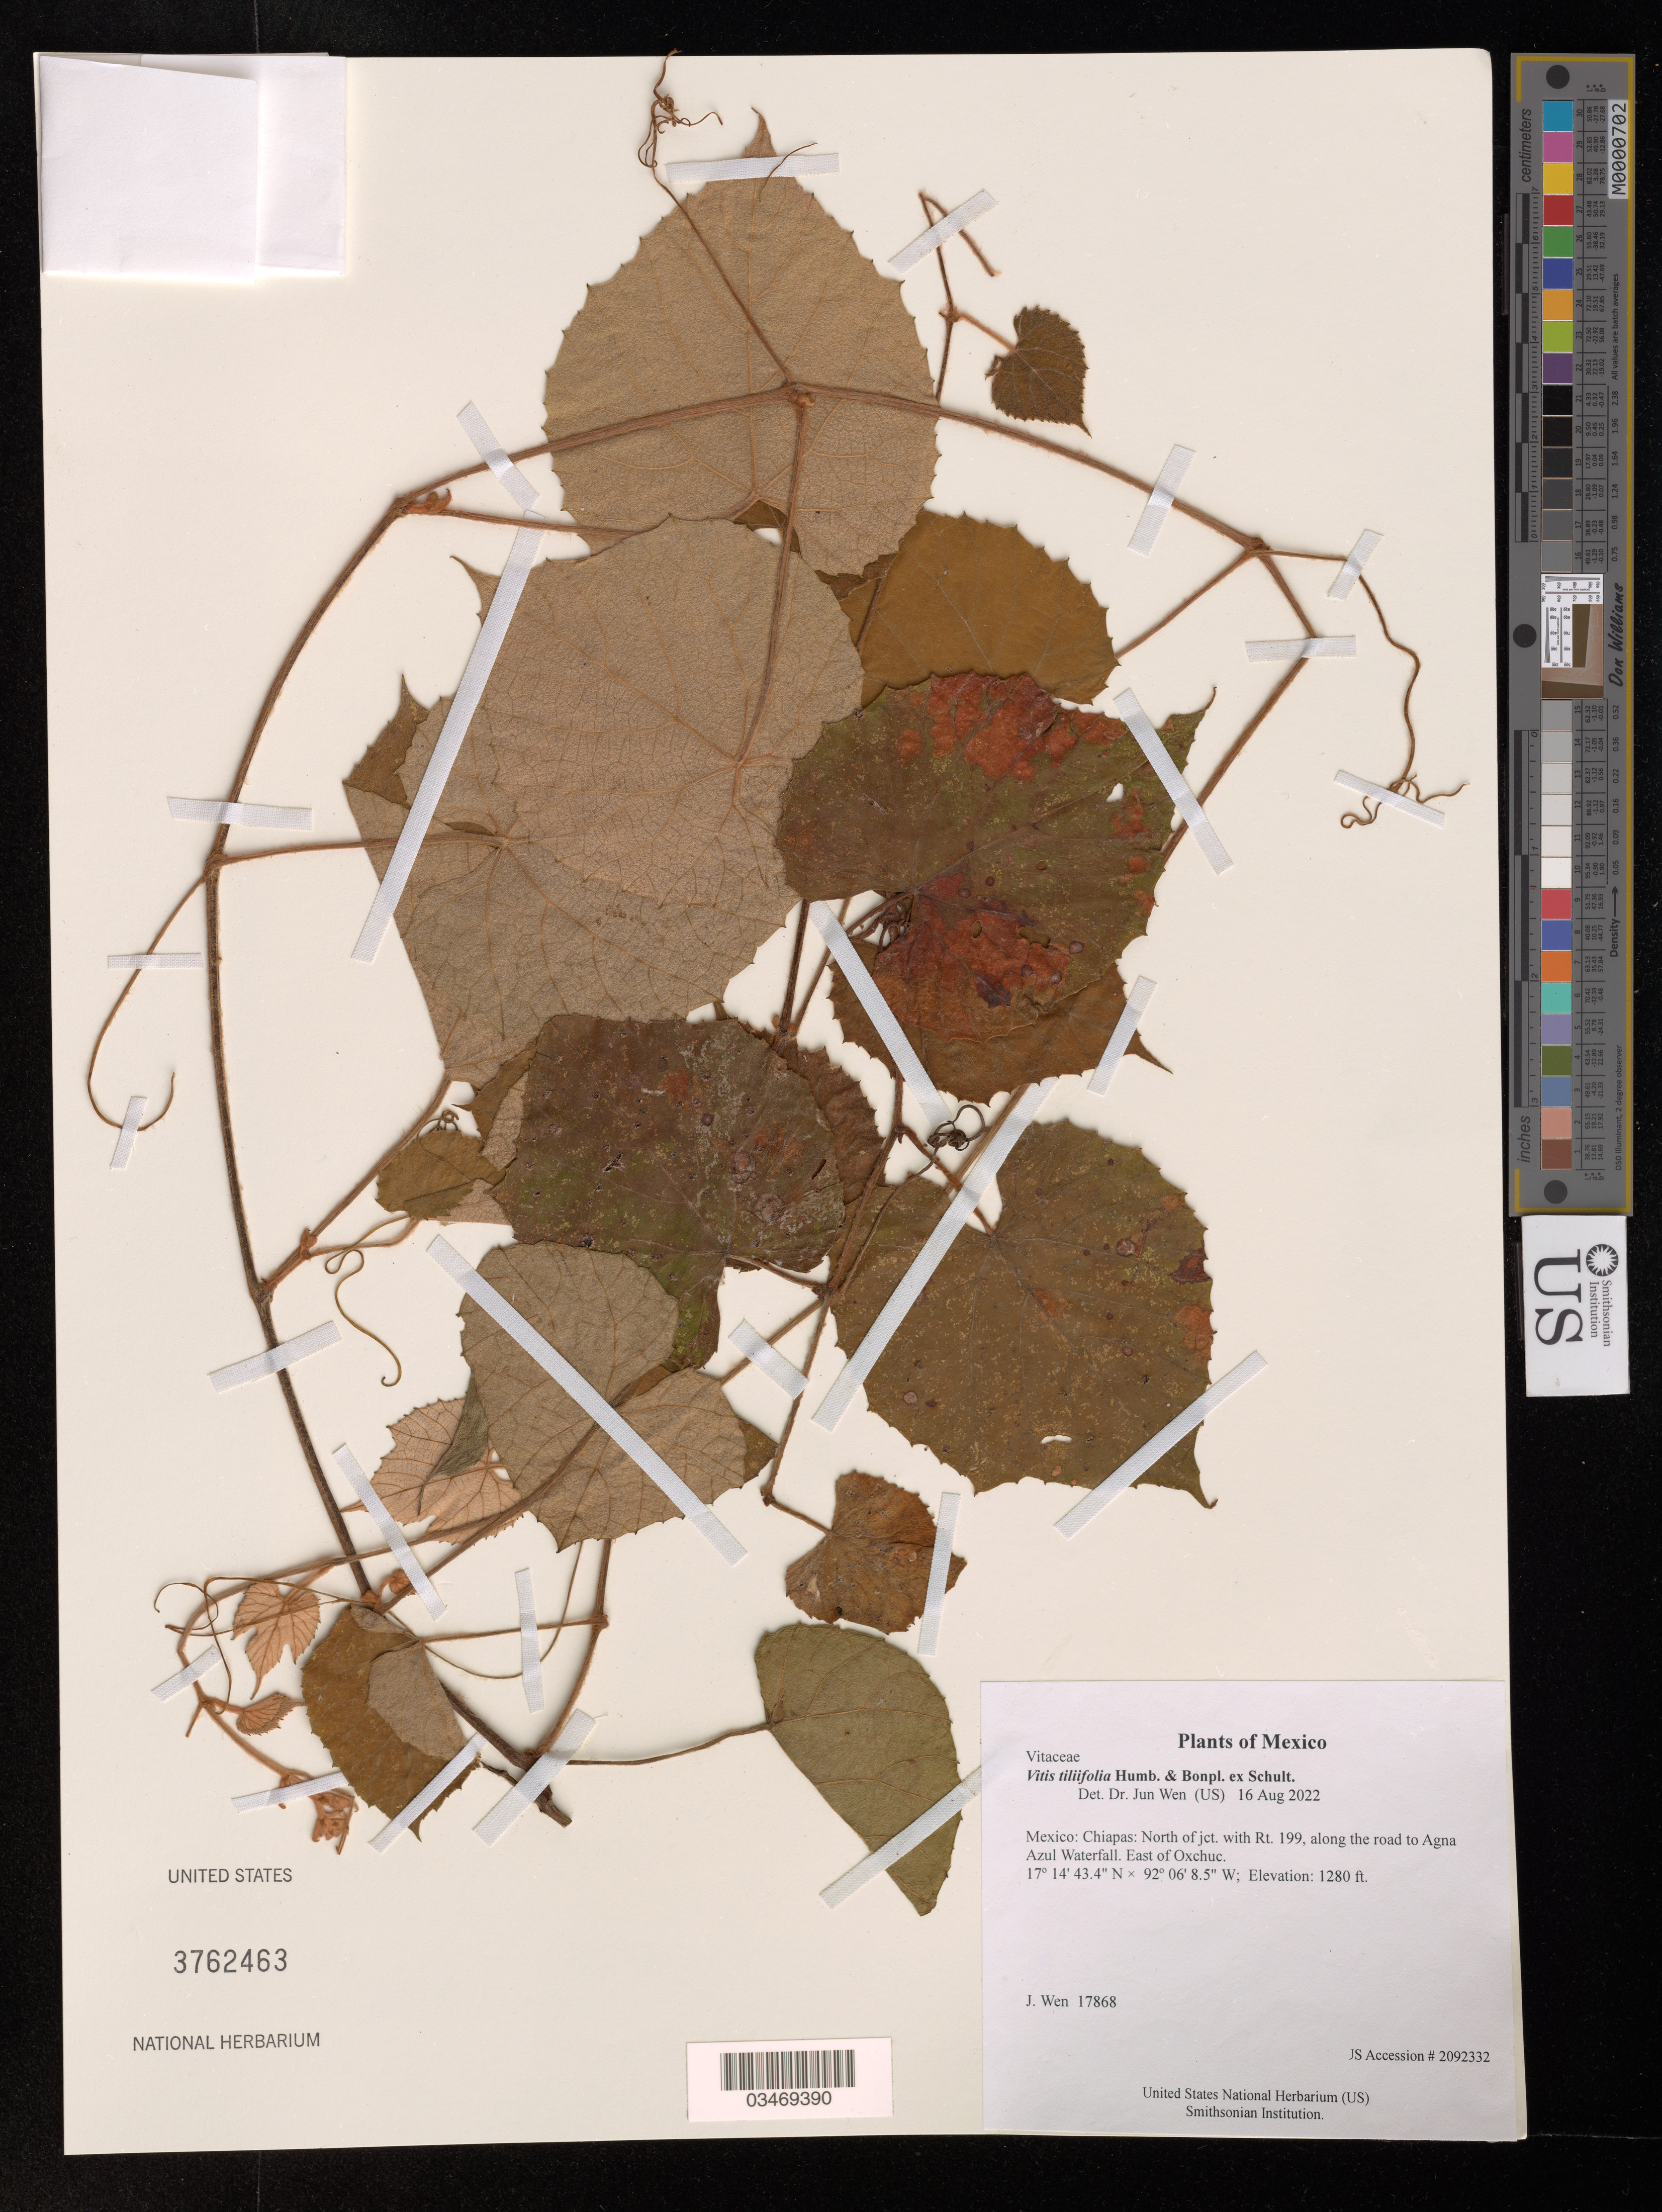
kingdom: Plantae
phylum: Tracheophyta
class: Magnoliopsida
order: Vitales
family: Vitaceae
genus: Vitis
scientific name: Vitis tiliifolia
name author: Humb. & Bonpl. ex Schult.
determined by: Wen, Jun, (BOT), Smithsonian Institution - National Museum of Natural History (UNITED STATES)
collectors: J. Wen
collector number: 17868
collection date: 2022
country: Mexico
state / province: Chiapas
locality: North of jct. with Rt. 199, along the road to Agna Azul Waterfall. East of Oxchuc.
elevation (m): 390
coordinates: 17 14.723 N, 92 06.142 W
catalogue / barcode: US 3762463